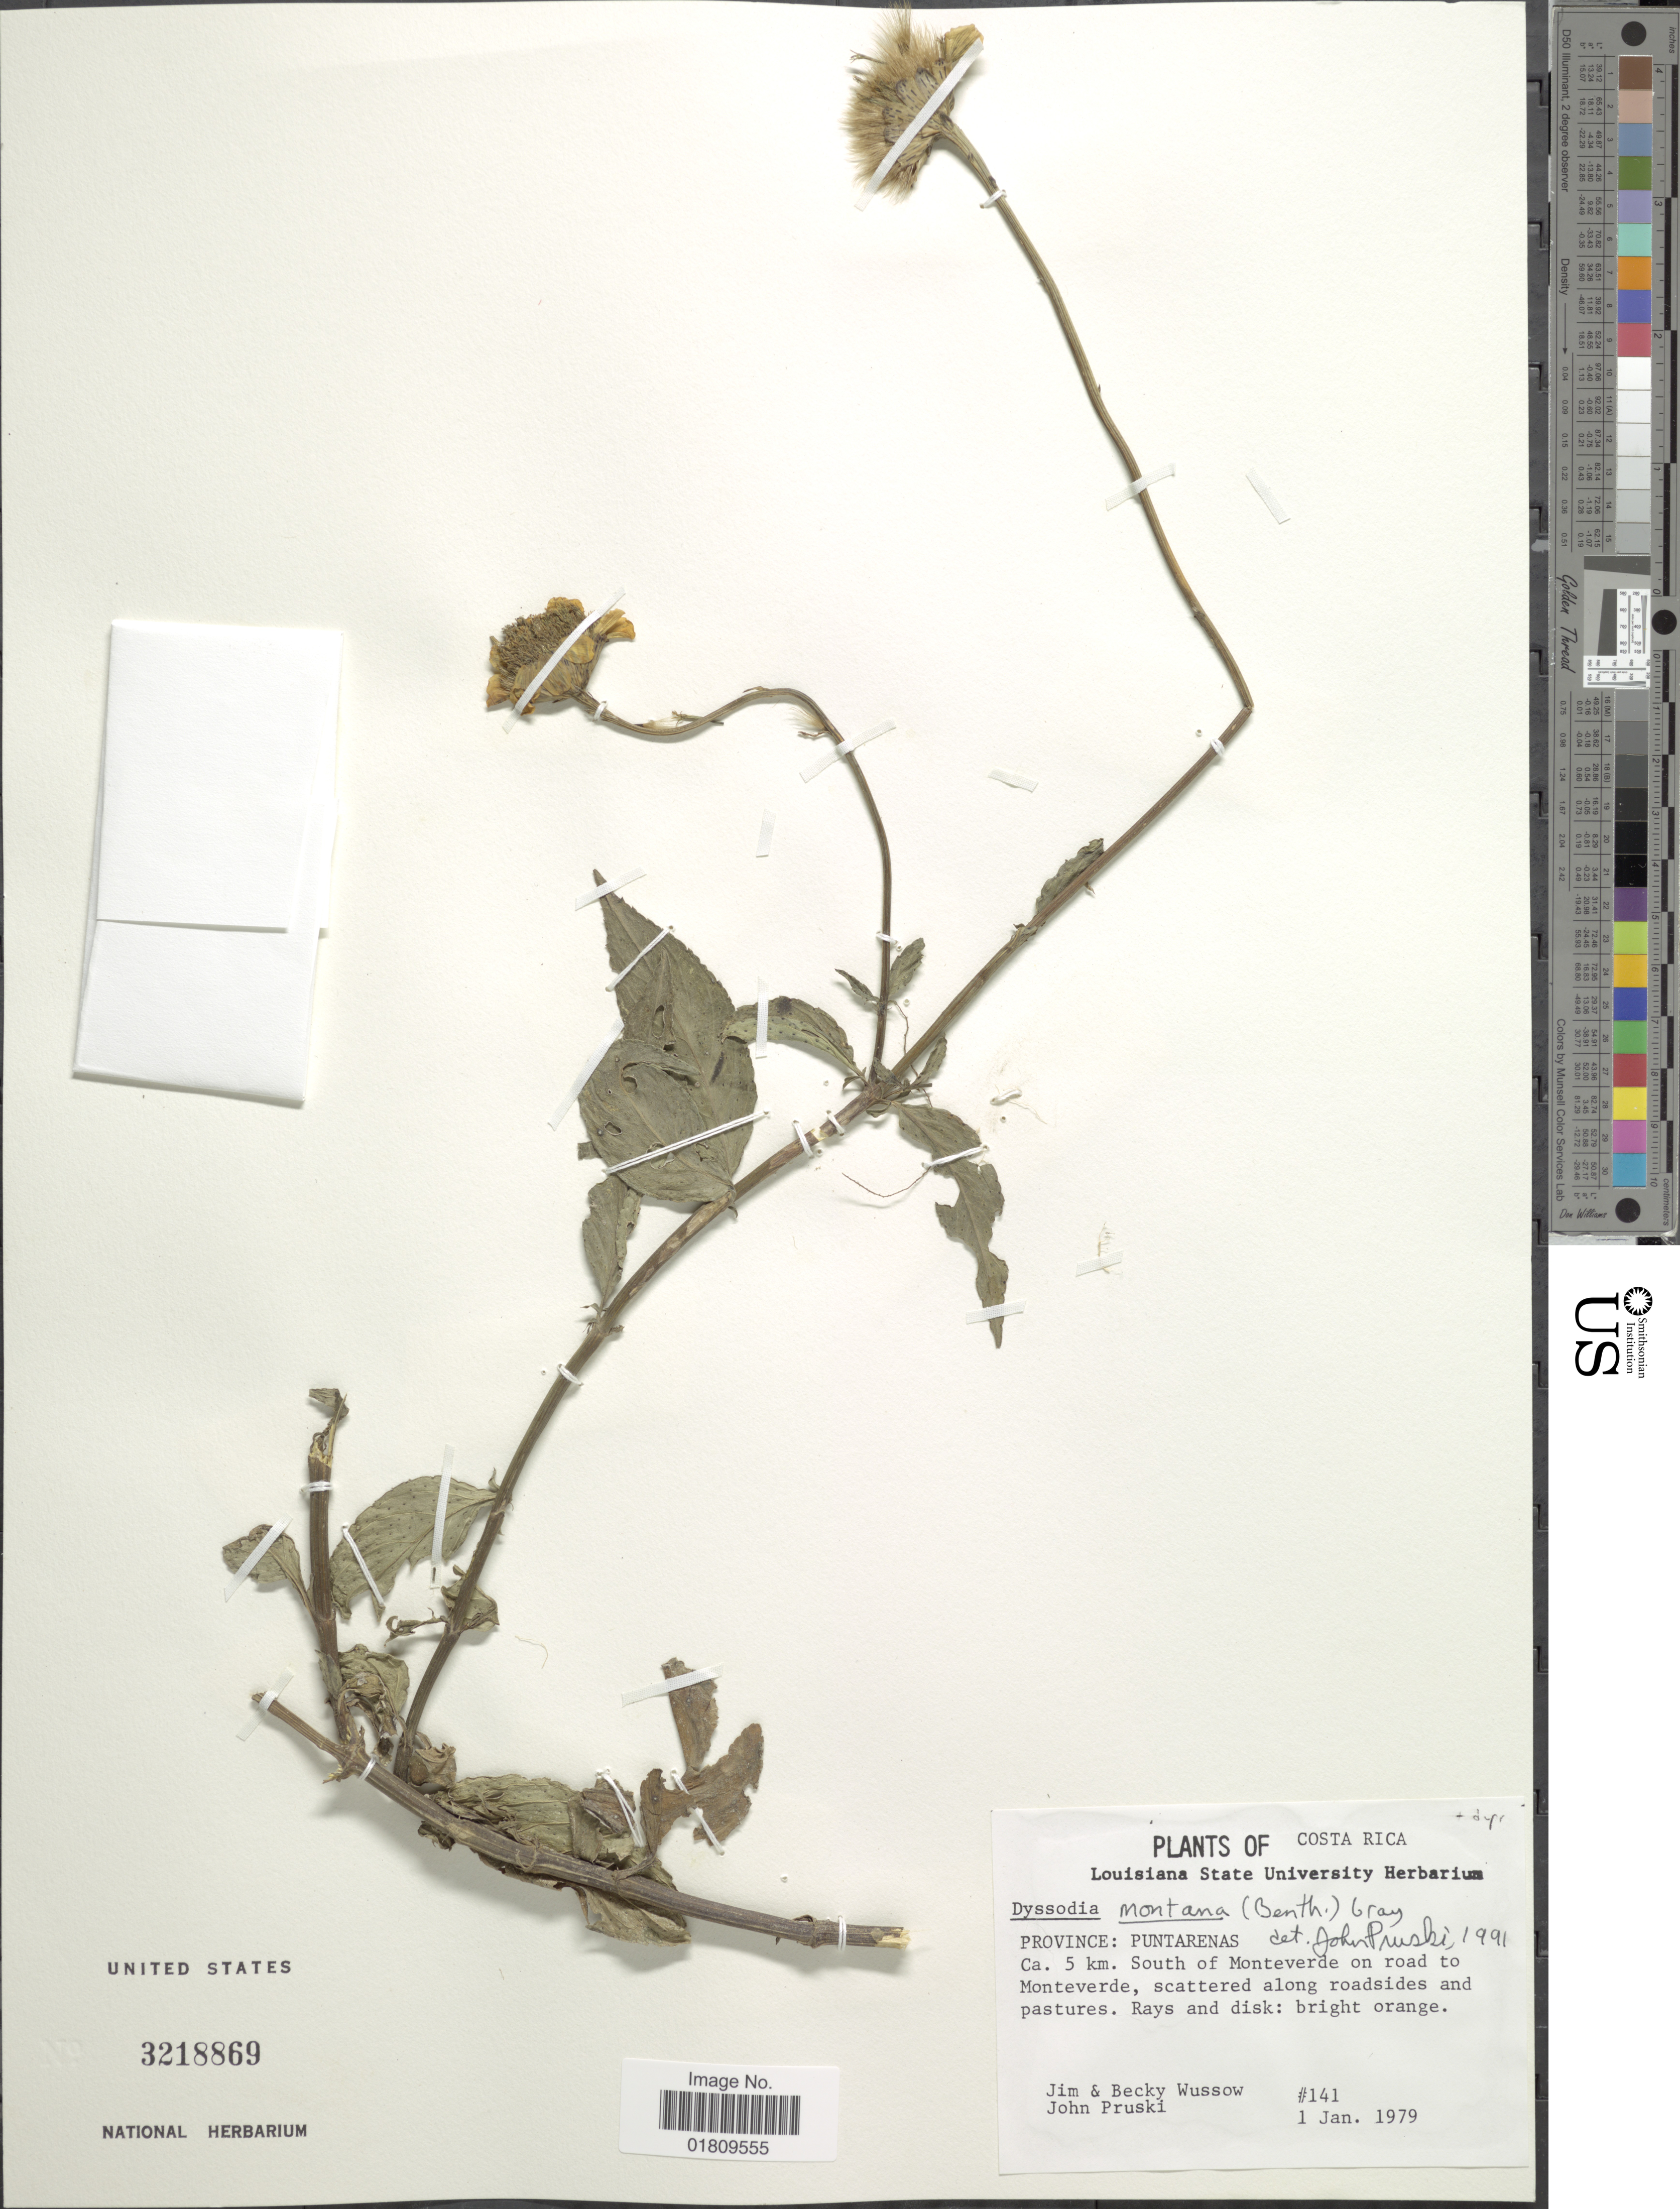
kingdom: Plantae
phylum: Tracheophyta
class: Magnoliopsida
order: Asterales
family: Asteraceae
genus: Dyssodia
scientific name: Dyssodia montana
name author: (Benth.) A. Gray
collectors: J. Wussow, B. Wussow & J. F. Pruski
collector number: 141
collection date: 1979-01-01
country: Costa Rica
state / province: Puntarenas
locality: Ca. 5 km. South of Monteverde on road to Monteverde, scattered along roadsides and pastures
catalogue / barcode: US 3218869